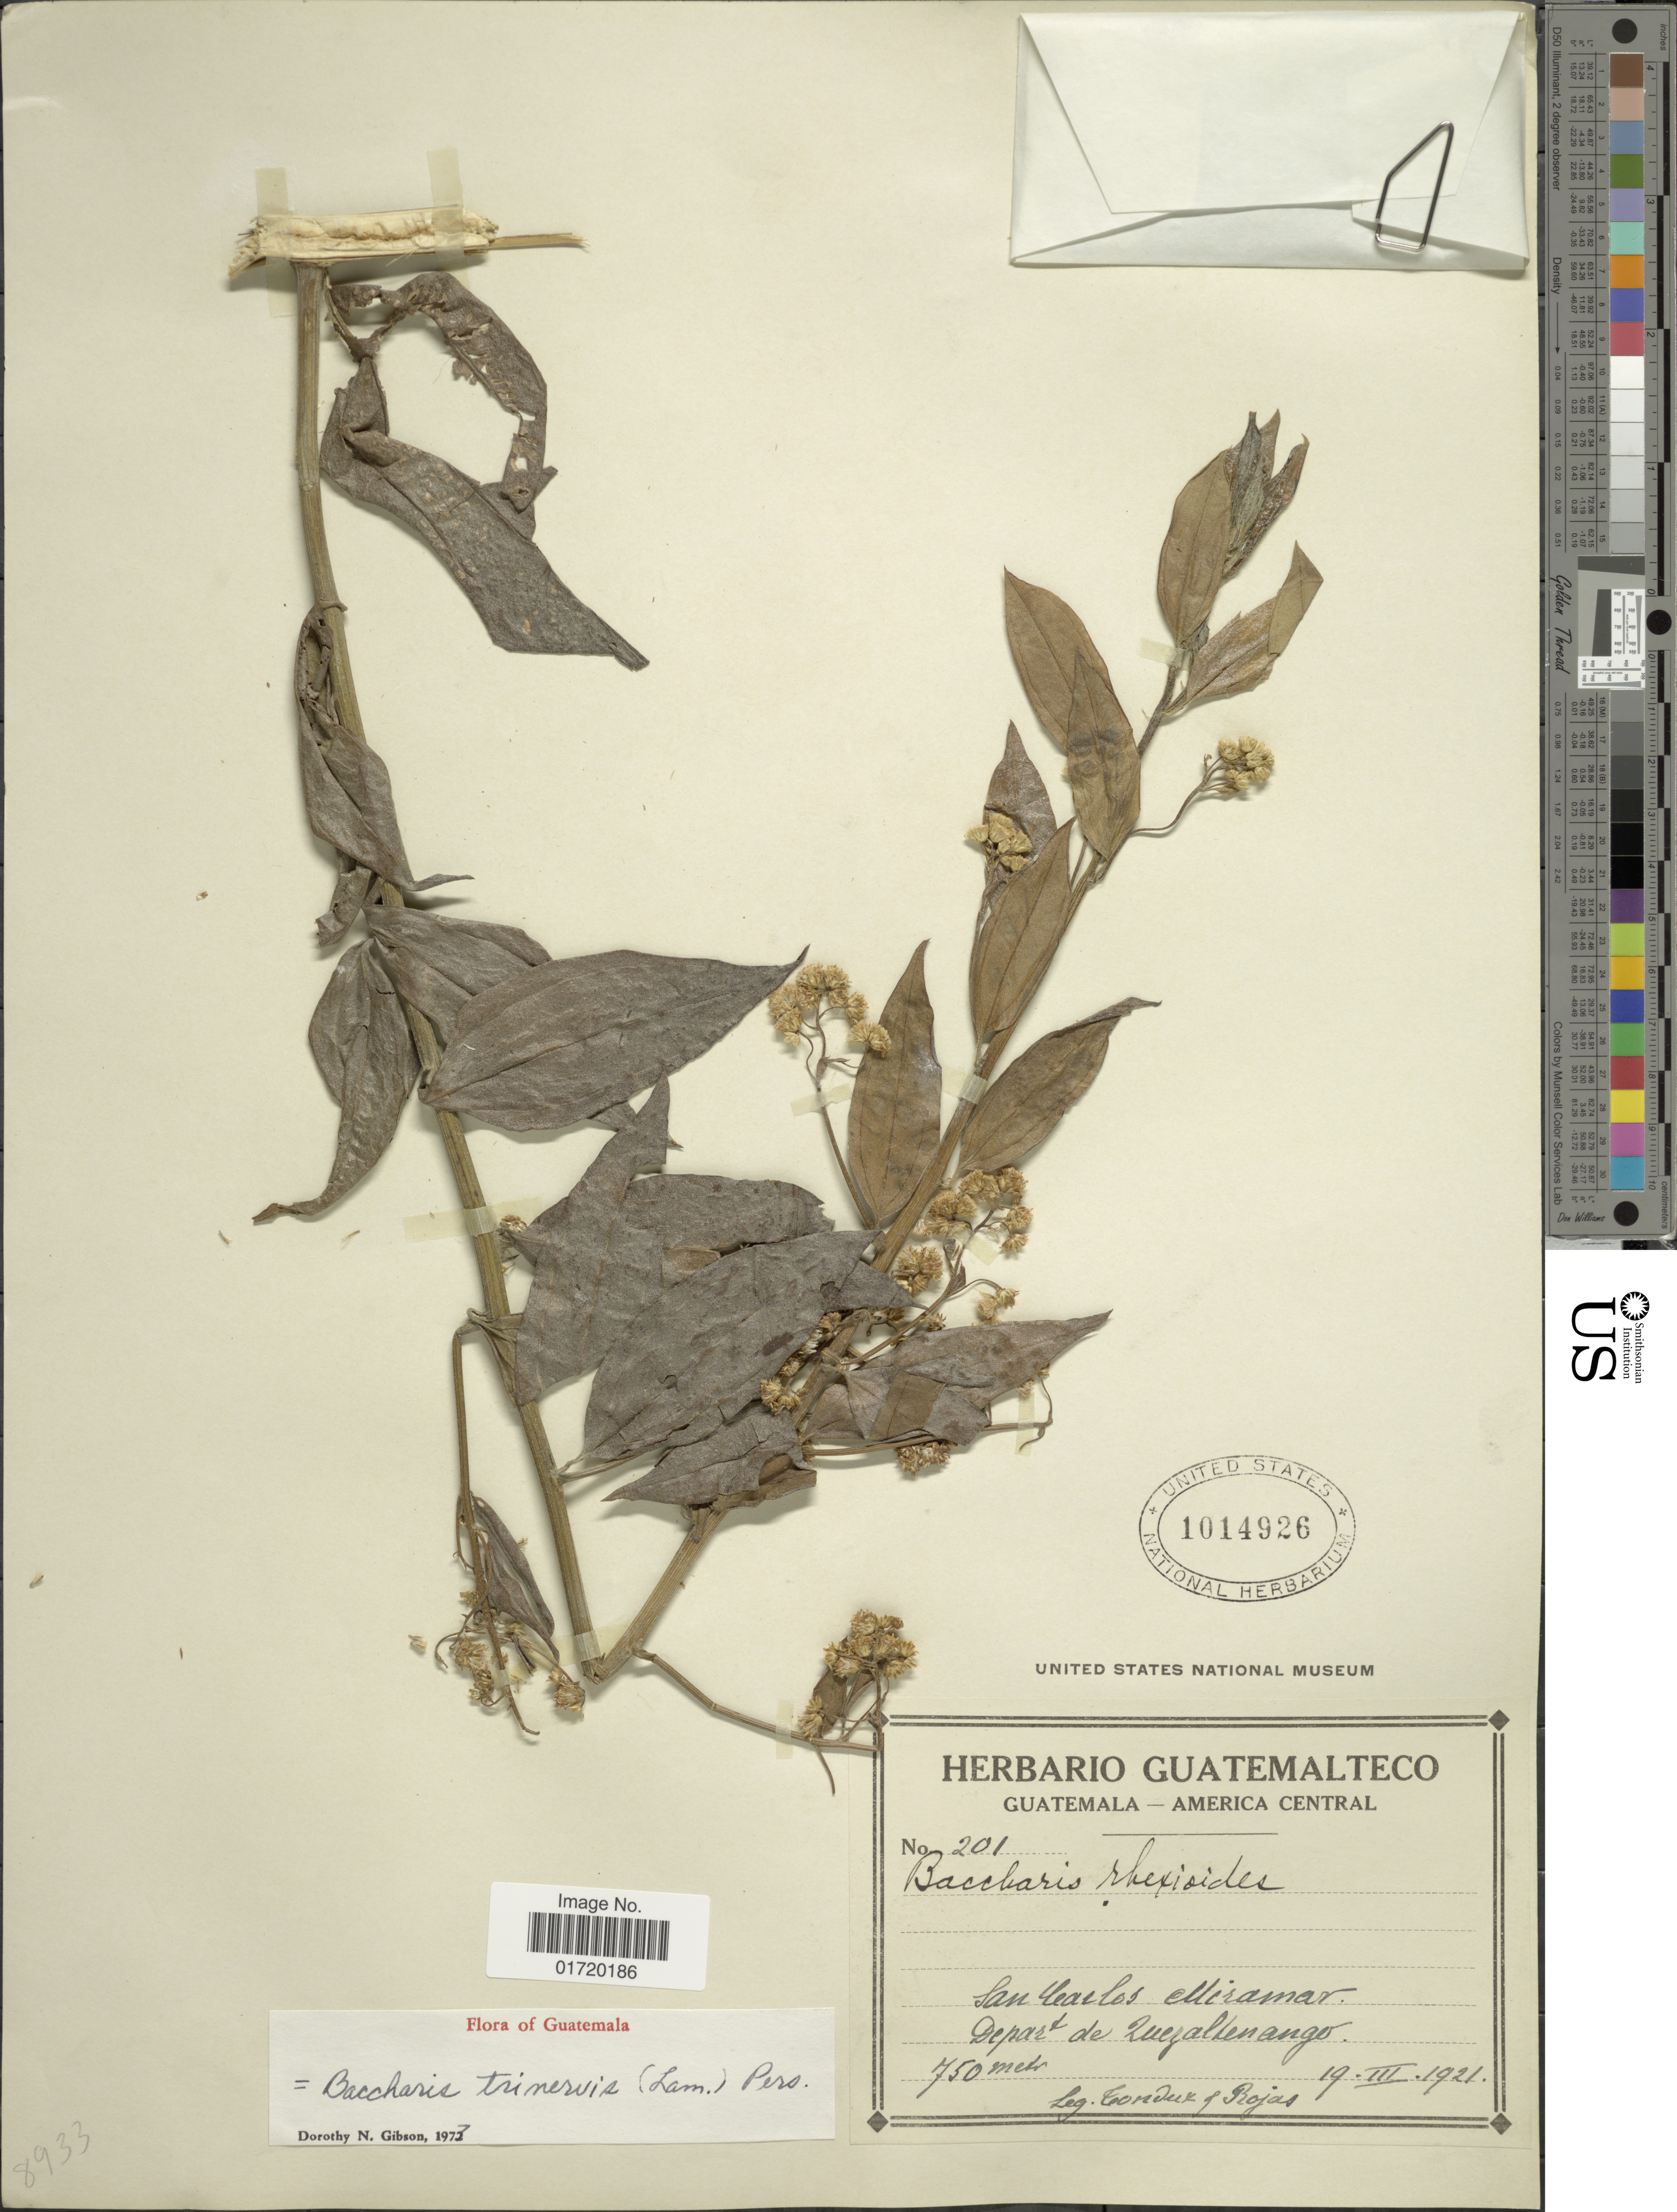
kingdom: Plantae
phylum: Tracheophyta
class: Magnoliopsida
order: Asterales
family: Asteraceae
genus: Baccharis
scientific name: Baccharis trinervis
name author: (Lam.) Pers.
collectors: A. Tonduz & Rojas, --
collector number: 201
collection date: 1921-03-19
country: Guatemala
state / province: Quetzaltenango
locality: San Carlos Miramar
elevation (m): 750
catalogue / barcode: US 1014926